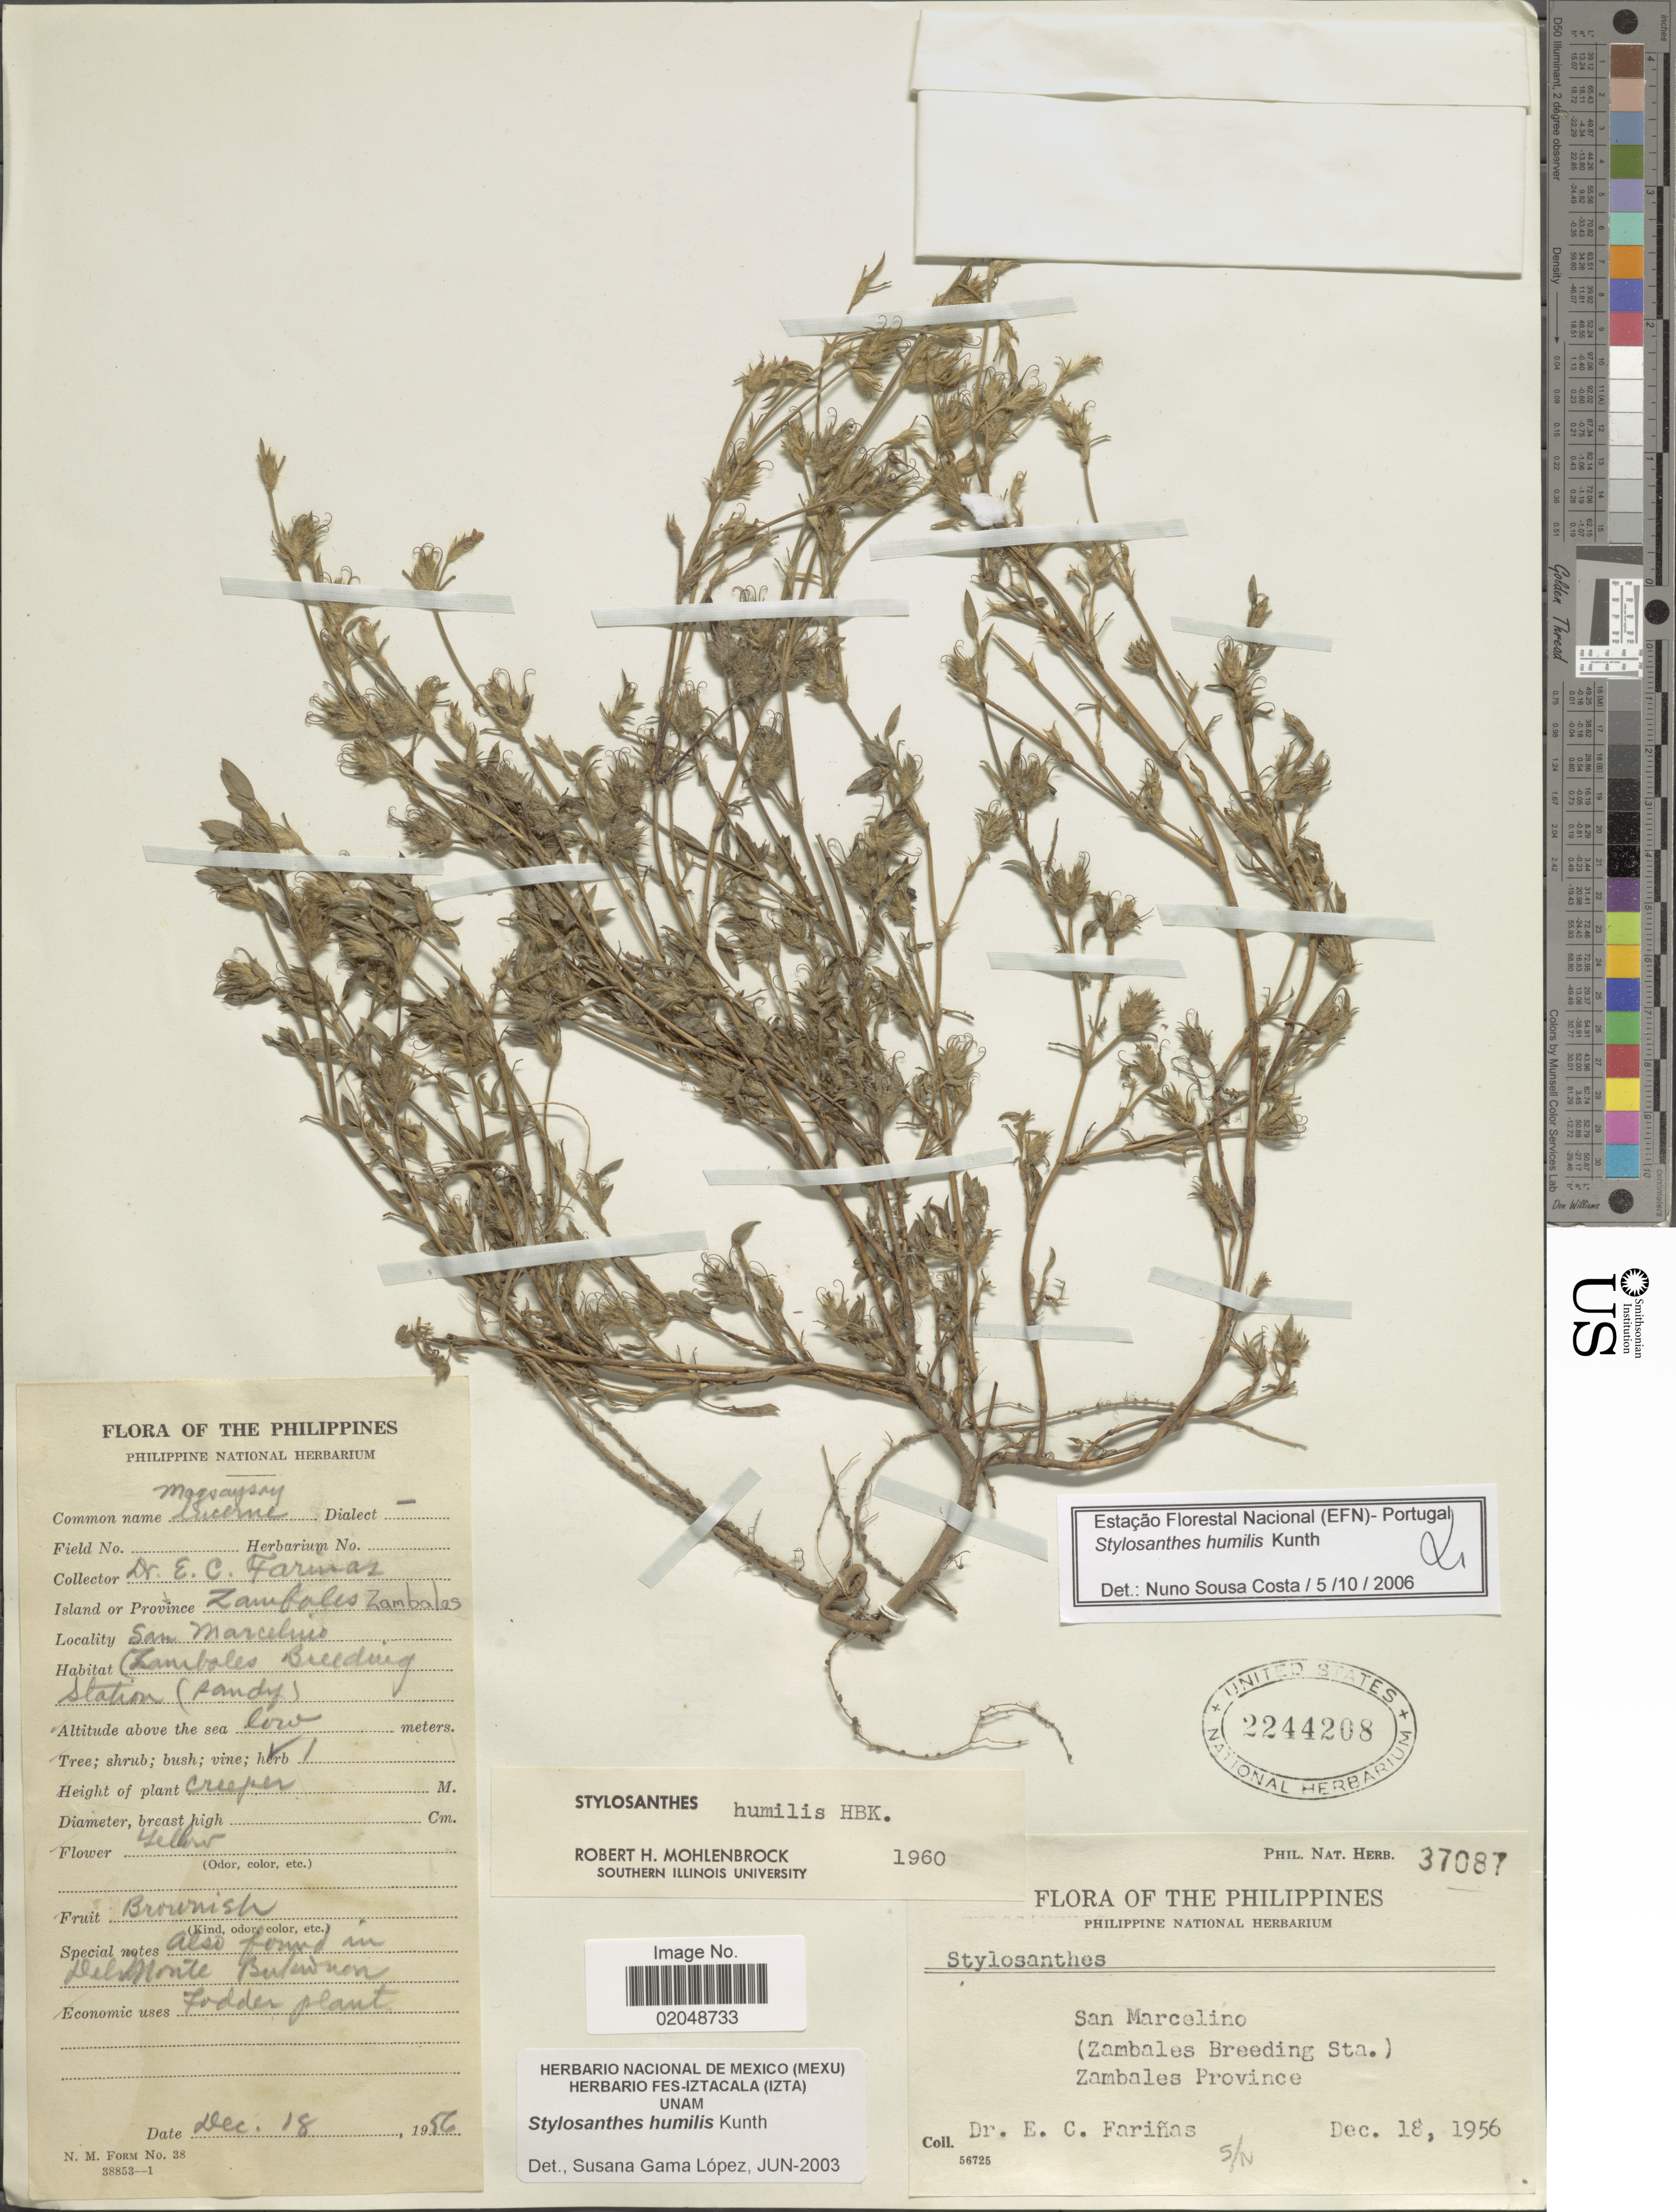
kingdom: Plantae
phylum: Tracheophyta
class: Magnoliopsida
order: Fabales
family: Fabaceae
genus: Stylosanthes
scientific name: Stylosanthes humilis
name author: Kunth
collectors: E. Farinas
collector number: Phil Nat Herb 37087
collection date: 1956-12-18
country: Philippines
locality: San Marcelino, (Zambales Breeding Sta.) Zambales Province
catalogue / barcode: US 2244208